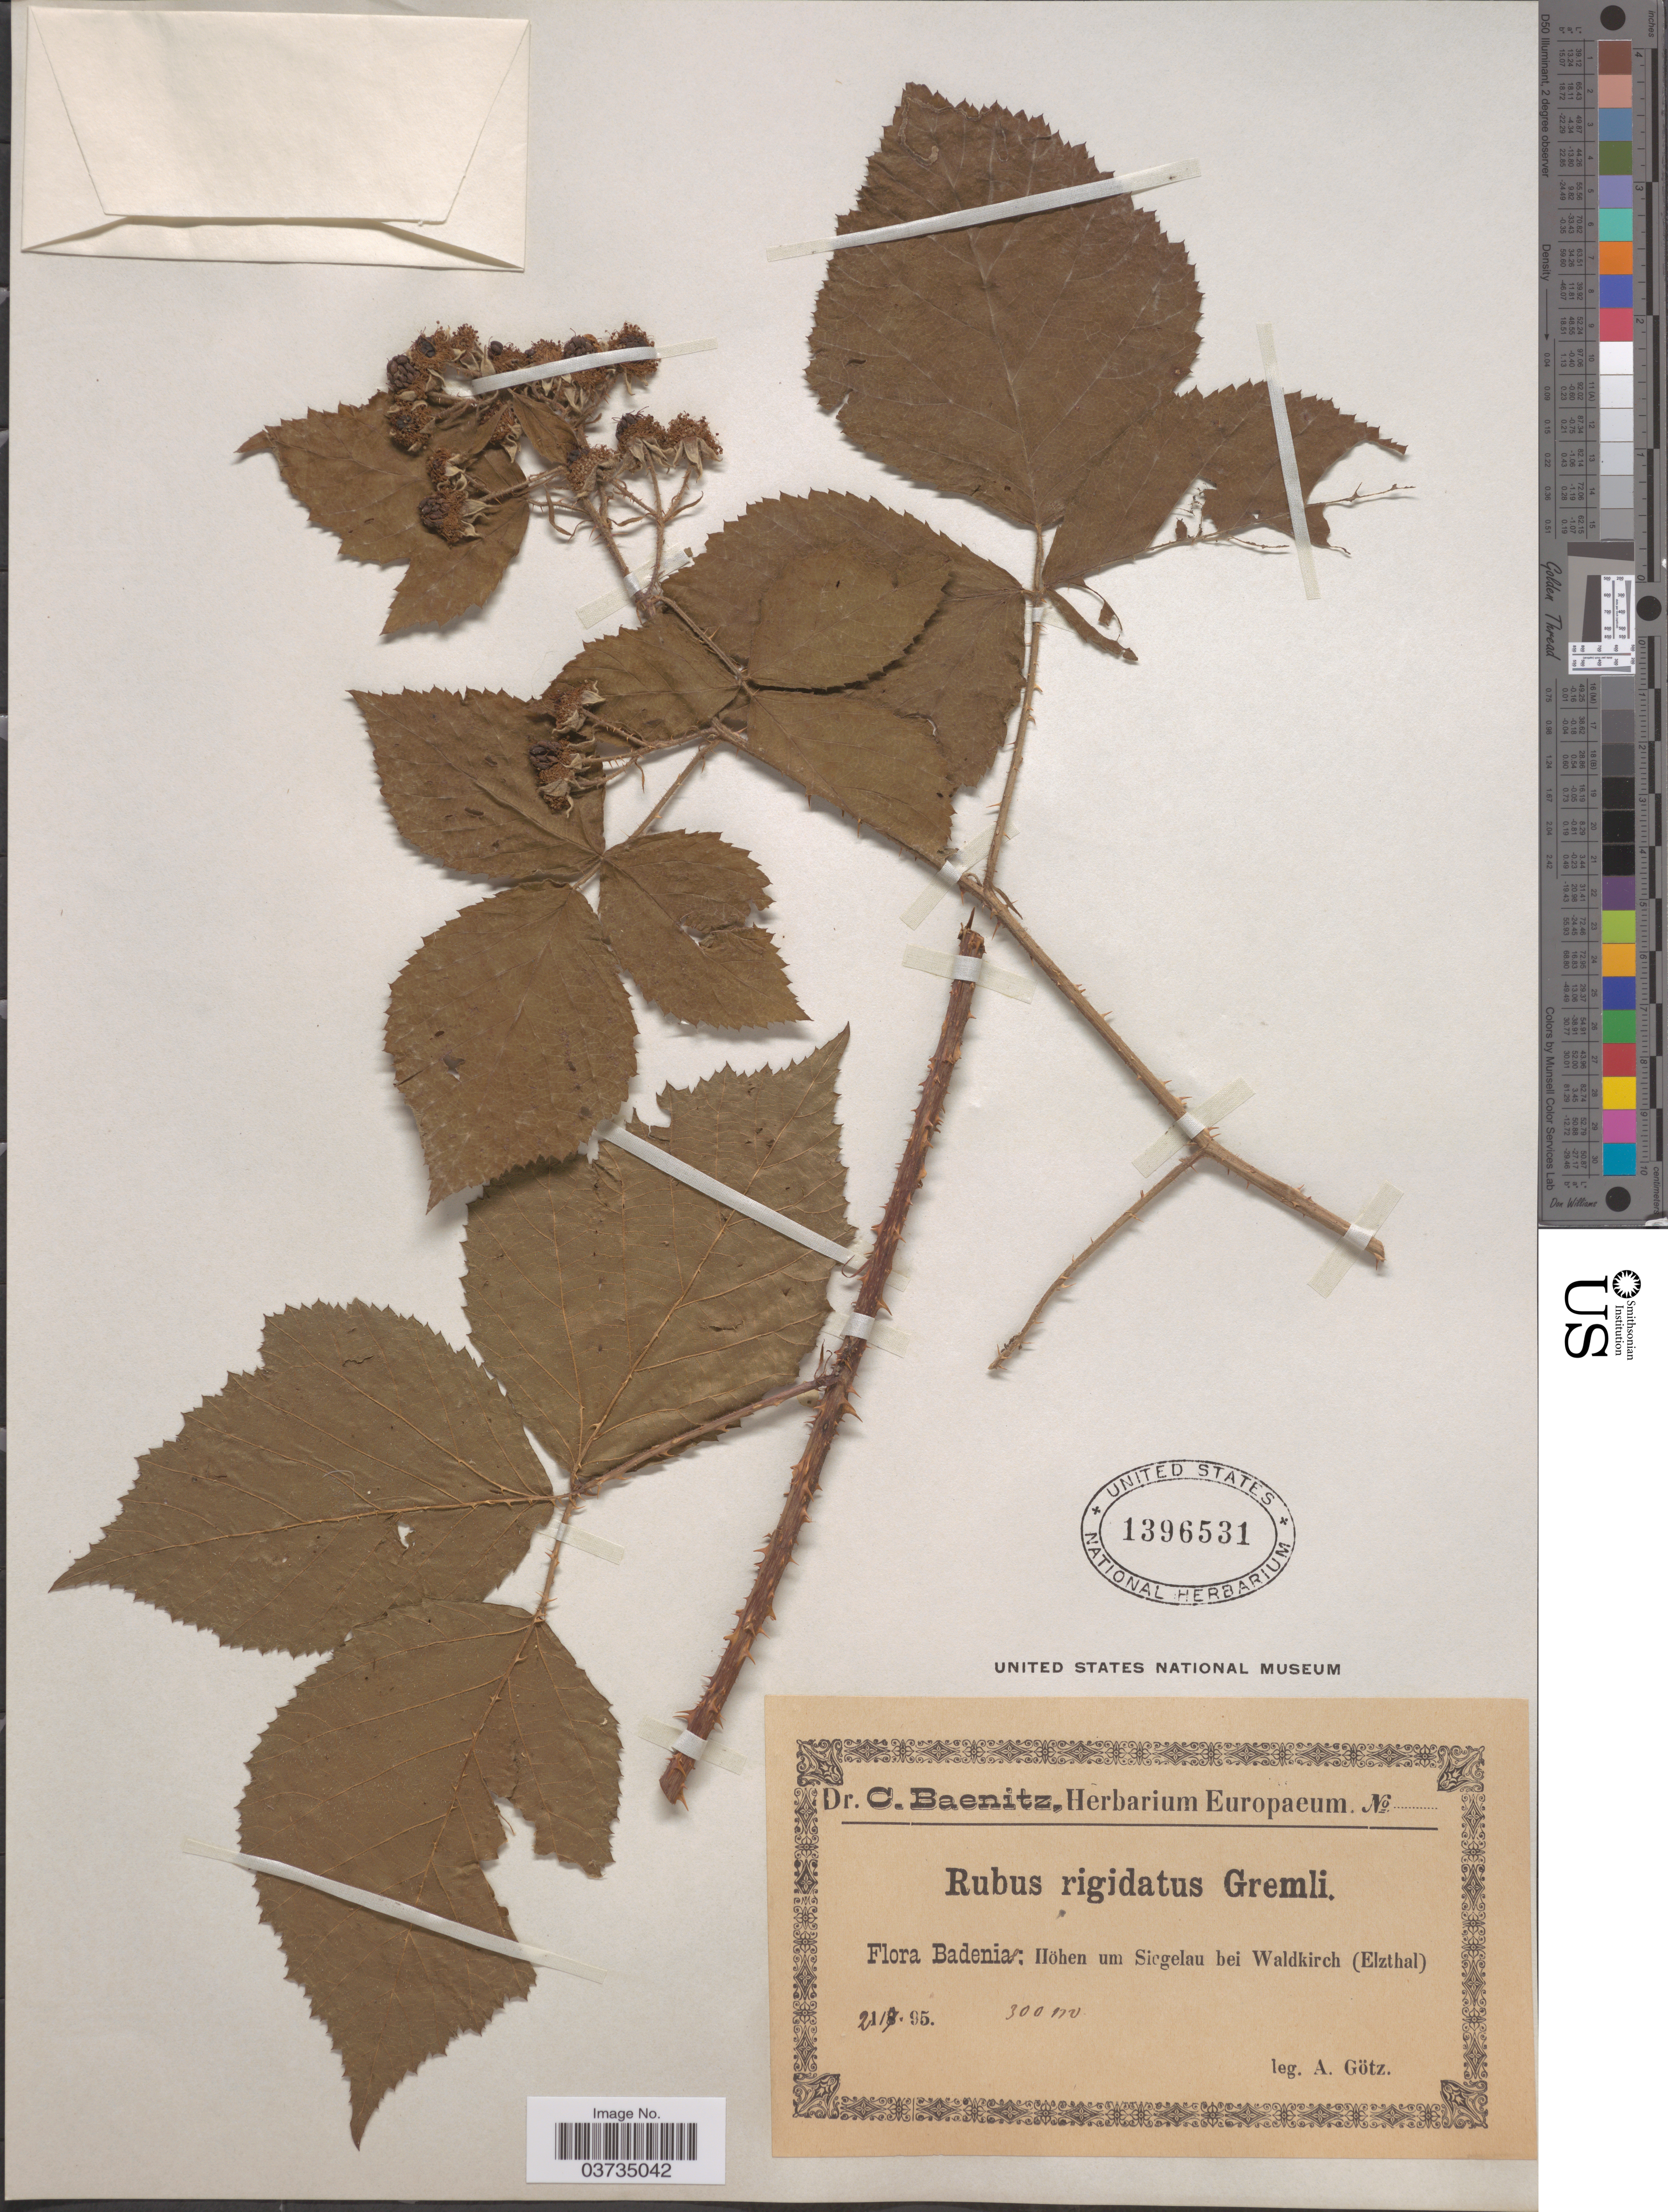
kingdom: Plantae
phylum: Tracheophyta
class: Magnoliopsida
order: Rosales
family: Rosaceae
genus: Rubus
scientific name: Rubus rigidatus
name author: Gremli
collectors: A. Götz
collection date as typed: Transcribed d/m/y: 21/7/95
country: Germany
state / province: Baden-Württemberg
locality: Badeniae: Höhen um Siegelau bei Waldkirch (Elzthal).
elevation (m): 300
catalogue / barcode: US 1396531